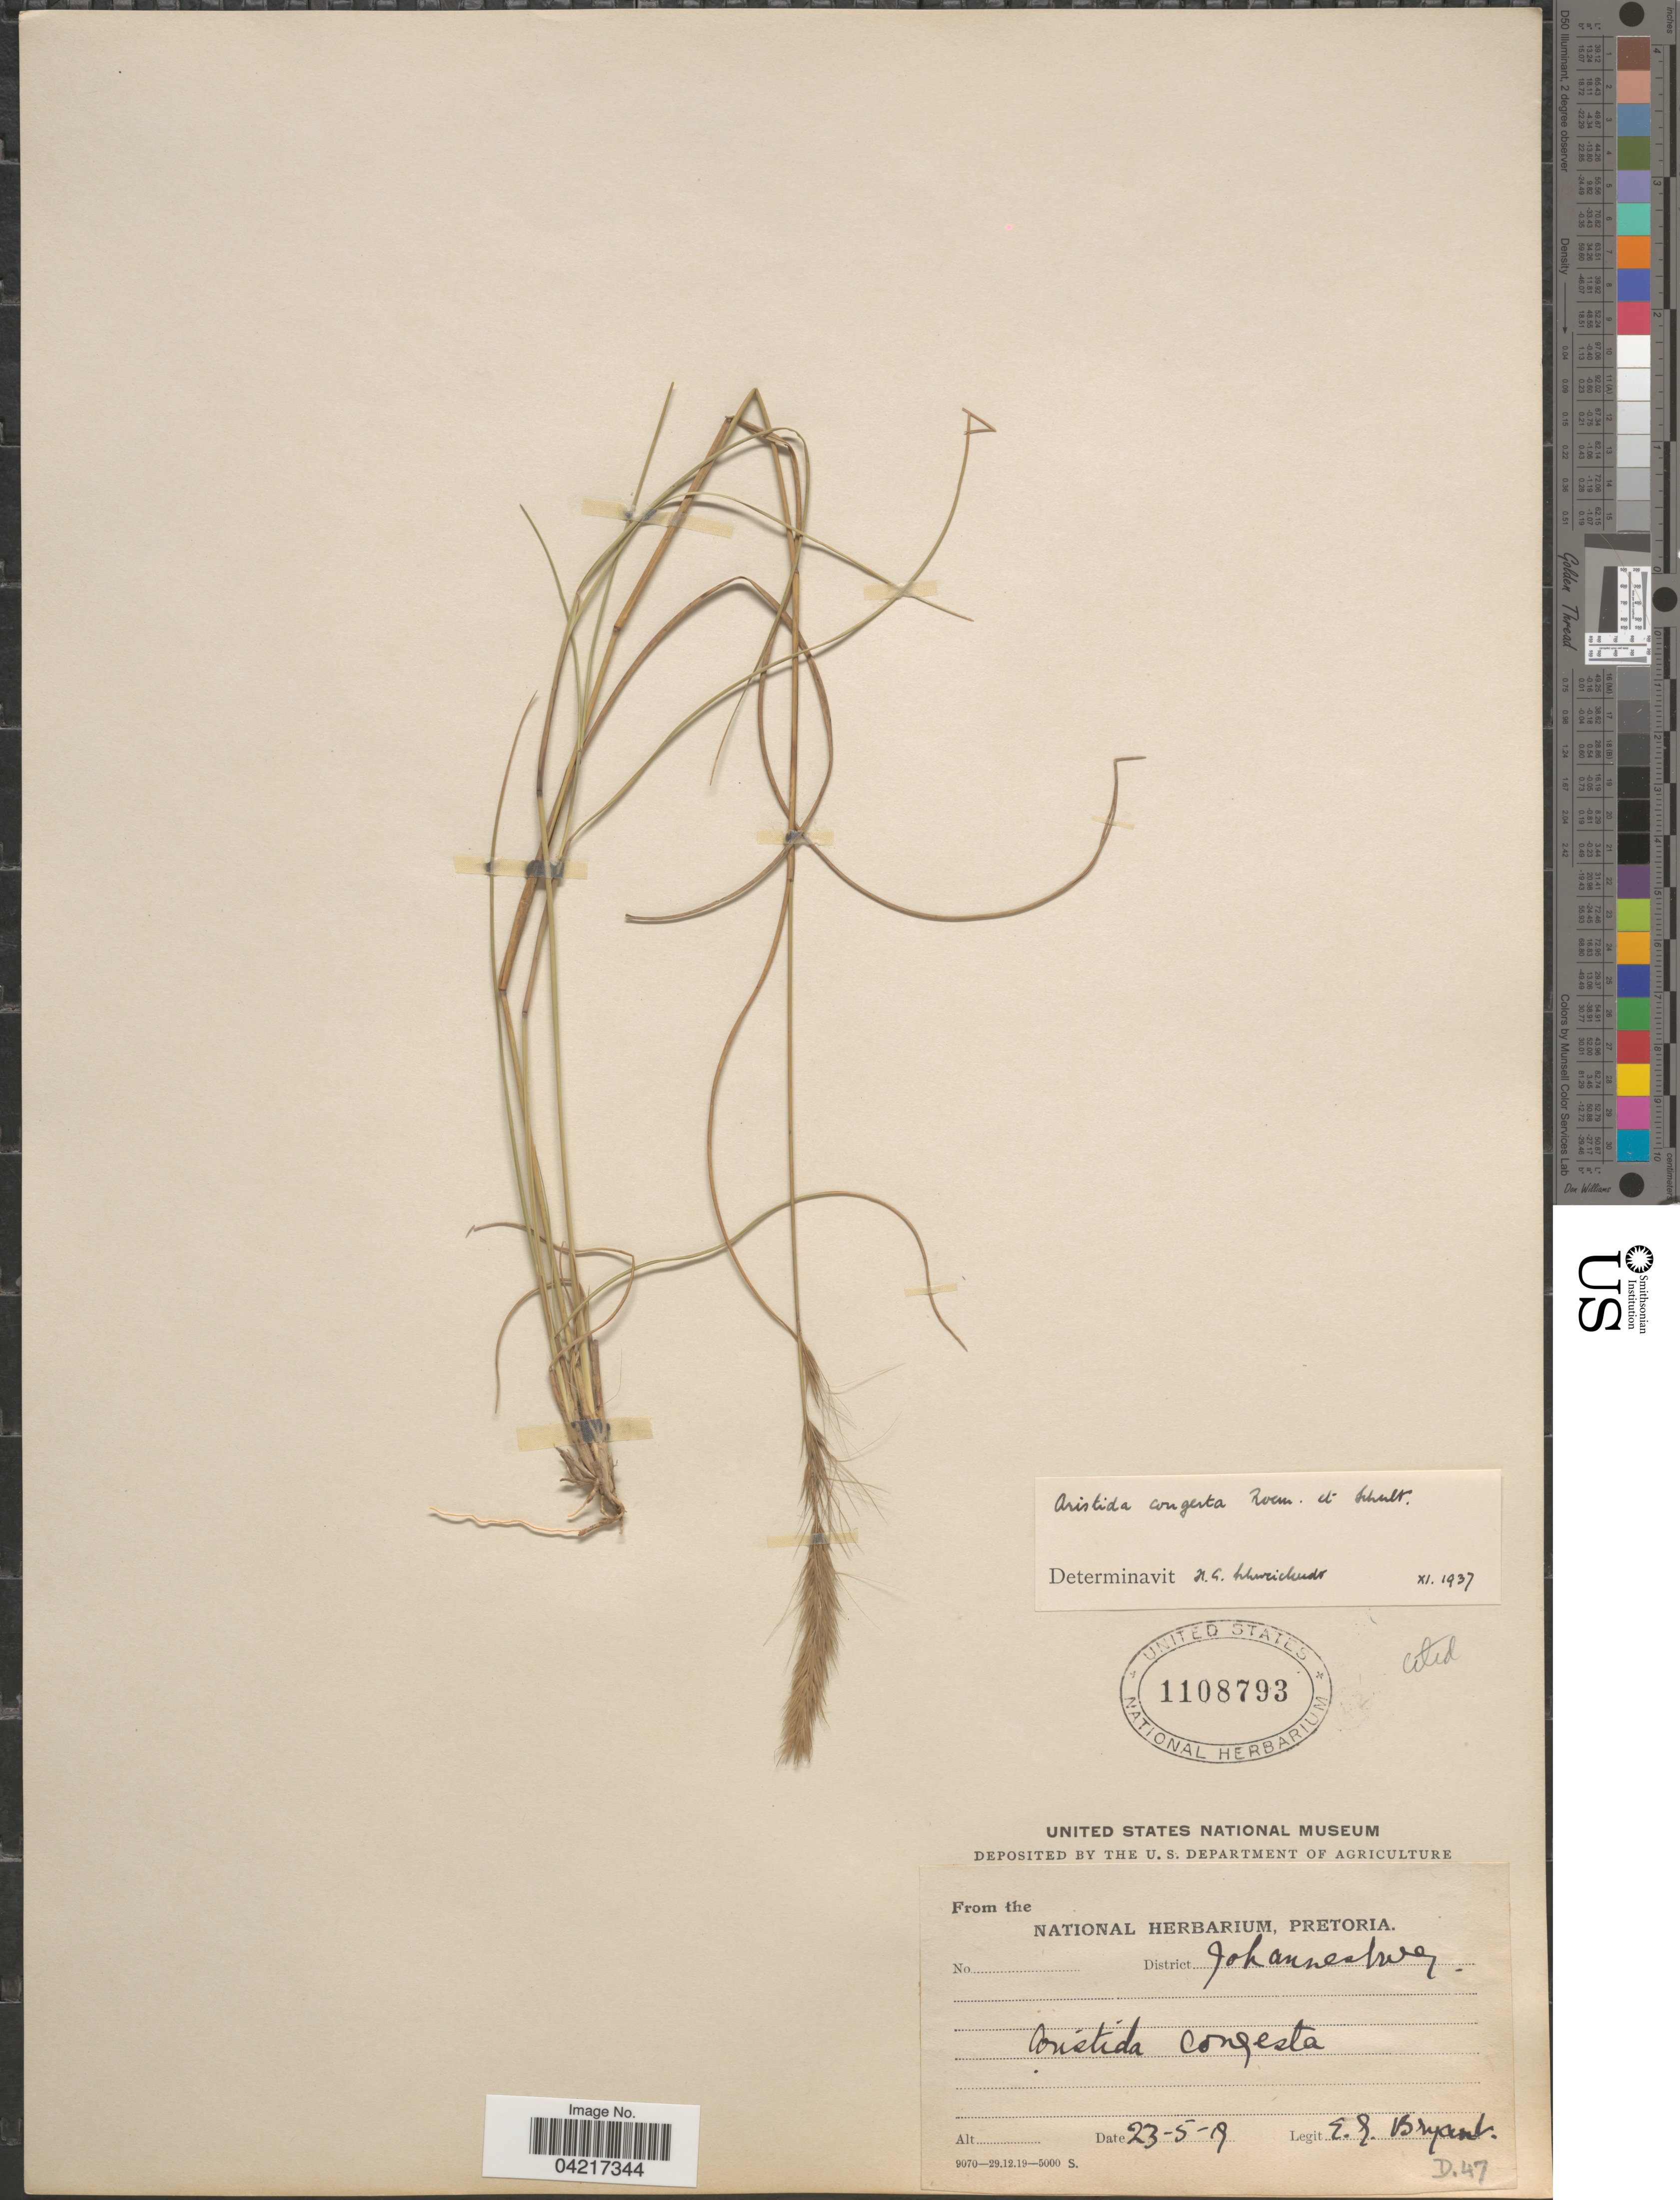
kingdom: Plantae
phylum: Tracheophyta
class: Liliopsida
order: Poales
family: Poaceae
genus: Aristida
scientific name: Aristida congesta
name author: Roem. & Schult.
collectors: E. Bryant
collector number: D47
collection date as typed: Transcribed d/m/y: 23/5/19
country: South Africa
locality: District Johannesburg.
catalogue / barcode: US 1108793